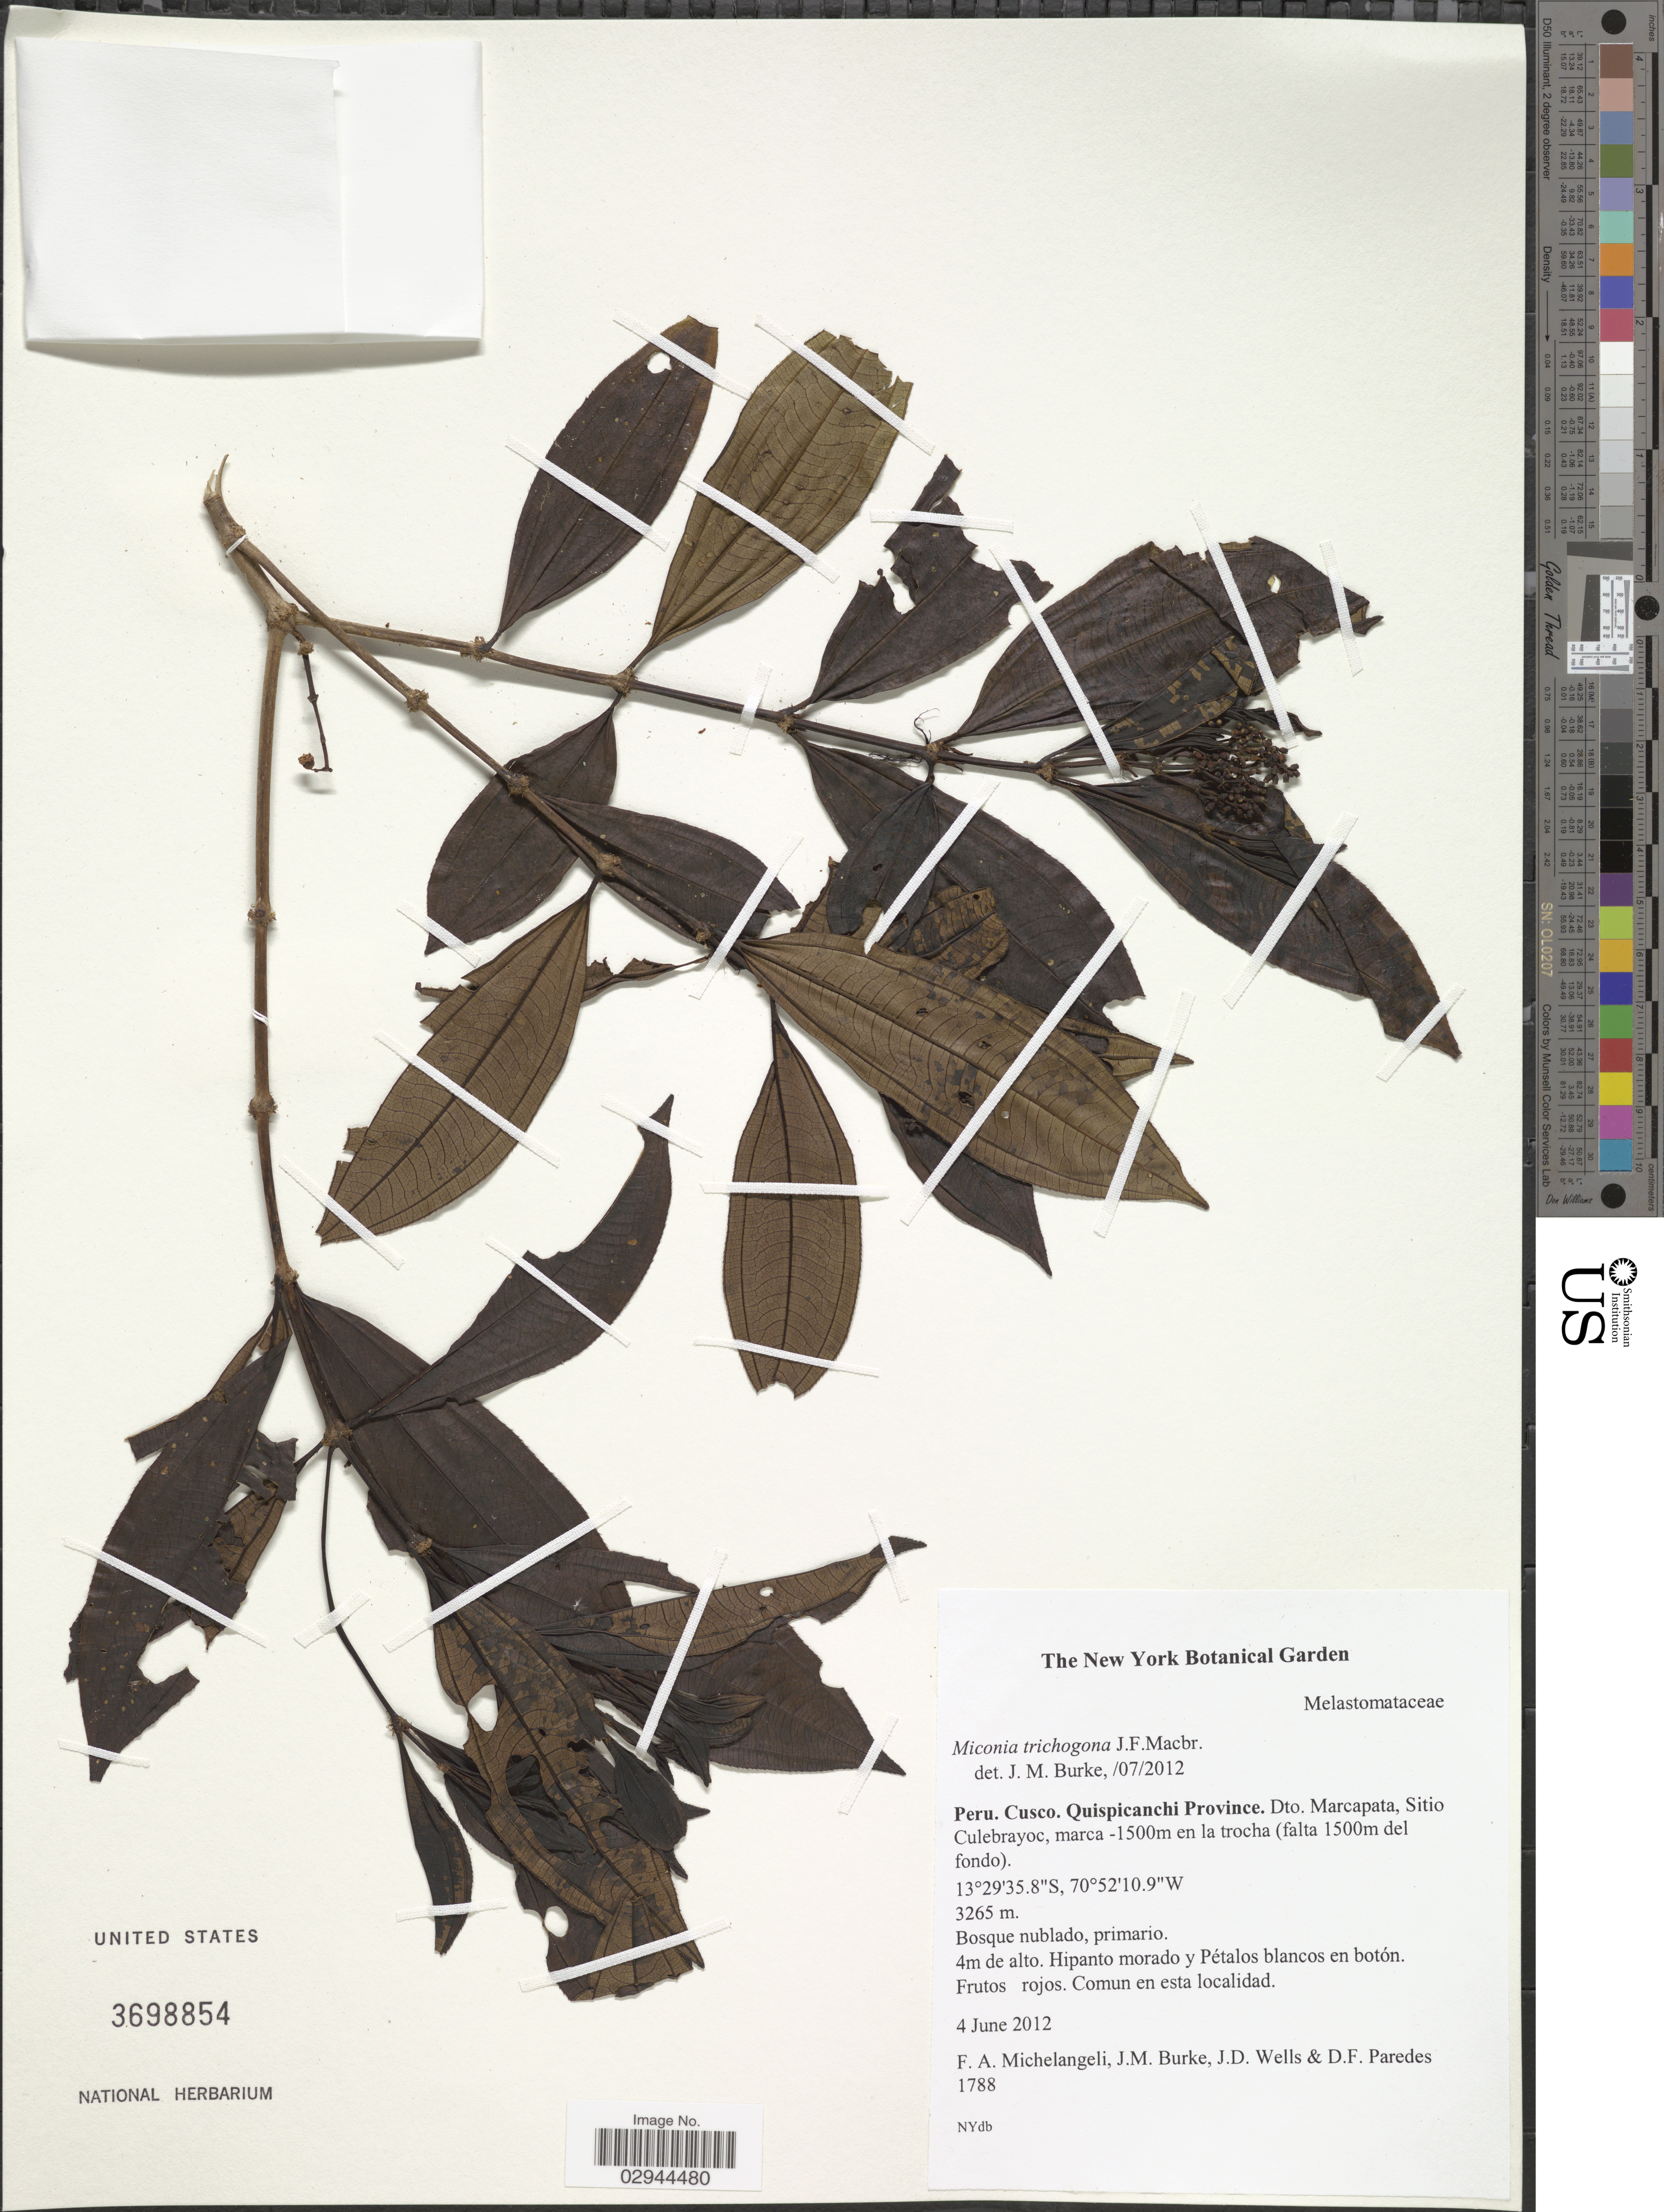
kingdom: Plantae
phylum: Tracheophyta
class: Magnoliopsida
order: Myrtales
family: Melastomataceae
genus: Miconia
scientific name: Miconia trichogona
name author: J.F. Macbr.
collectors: F. A. Michelangeli, Jac. M. Burke, J. Wells & D. Paredes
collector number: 1788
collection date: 2012-06-04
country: Peru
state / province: Cusco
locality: Quispicanchis Province. Dto. Marcapata, Sitio Culebrayoc, marca - 1500m en la trocha (falta 1500m del fondo).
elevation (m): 3265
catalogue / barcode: US 3698854